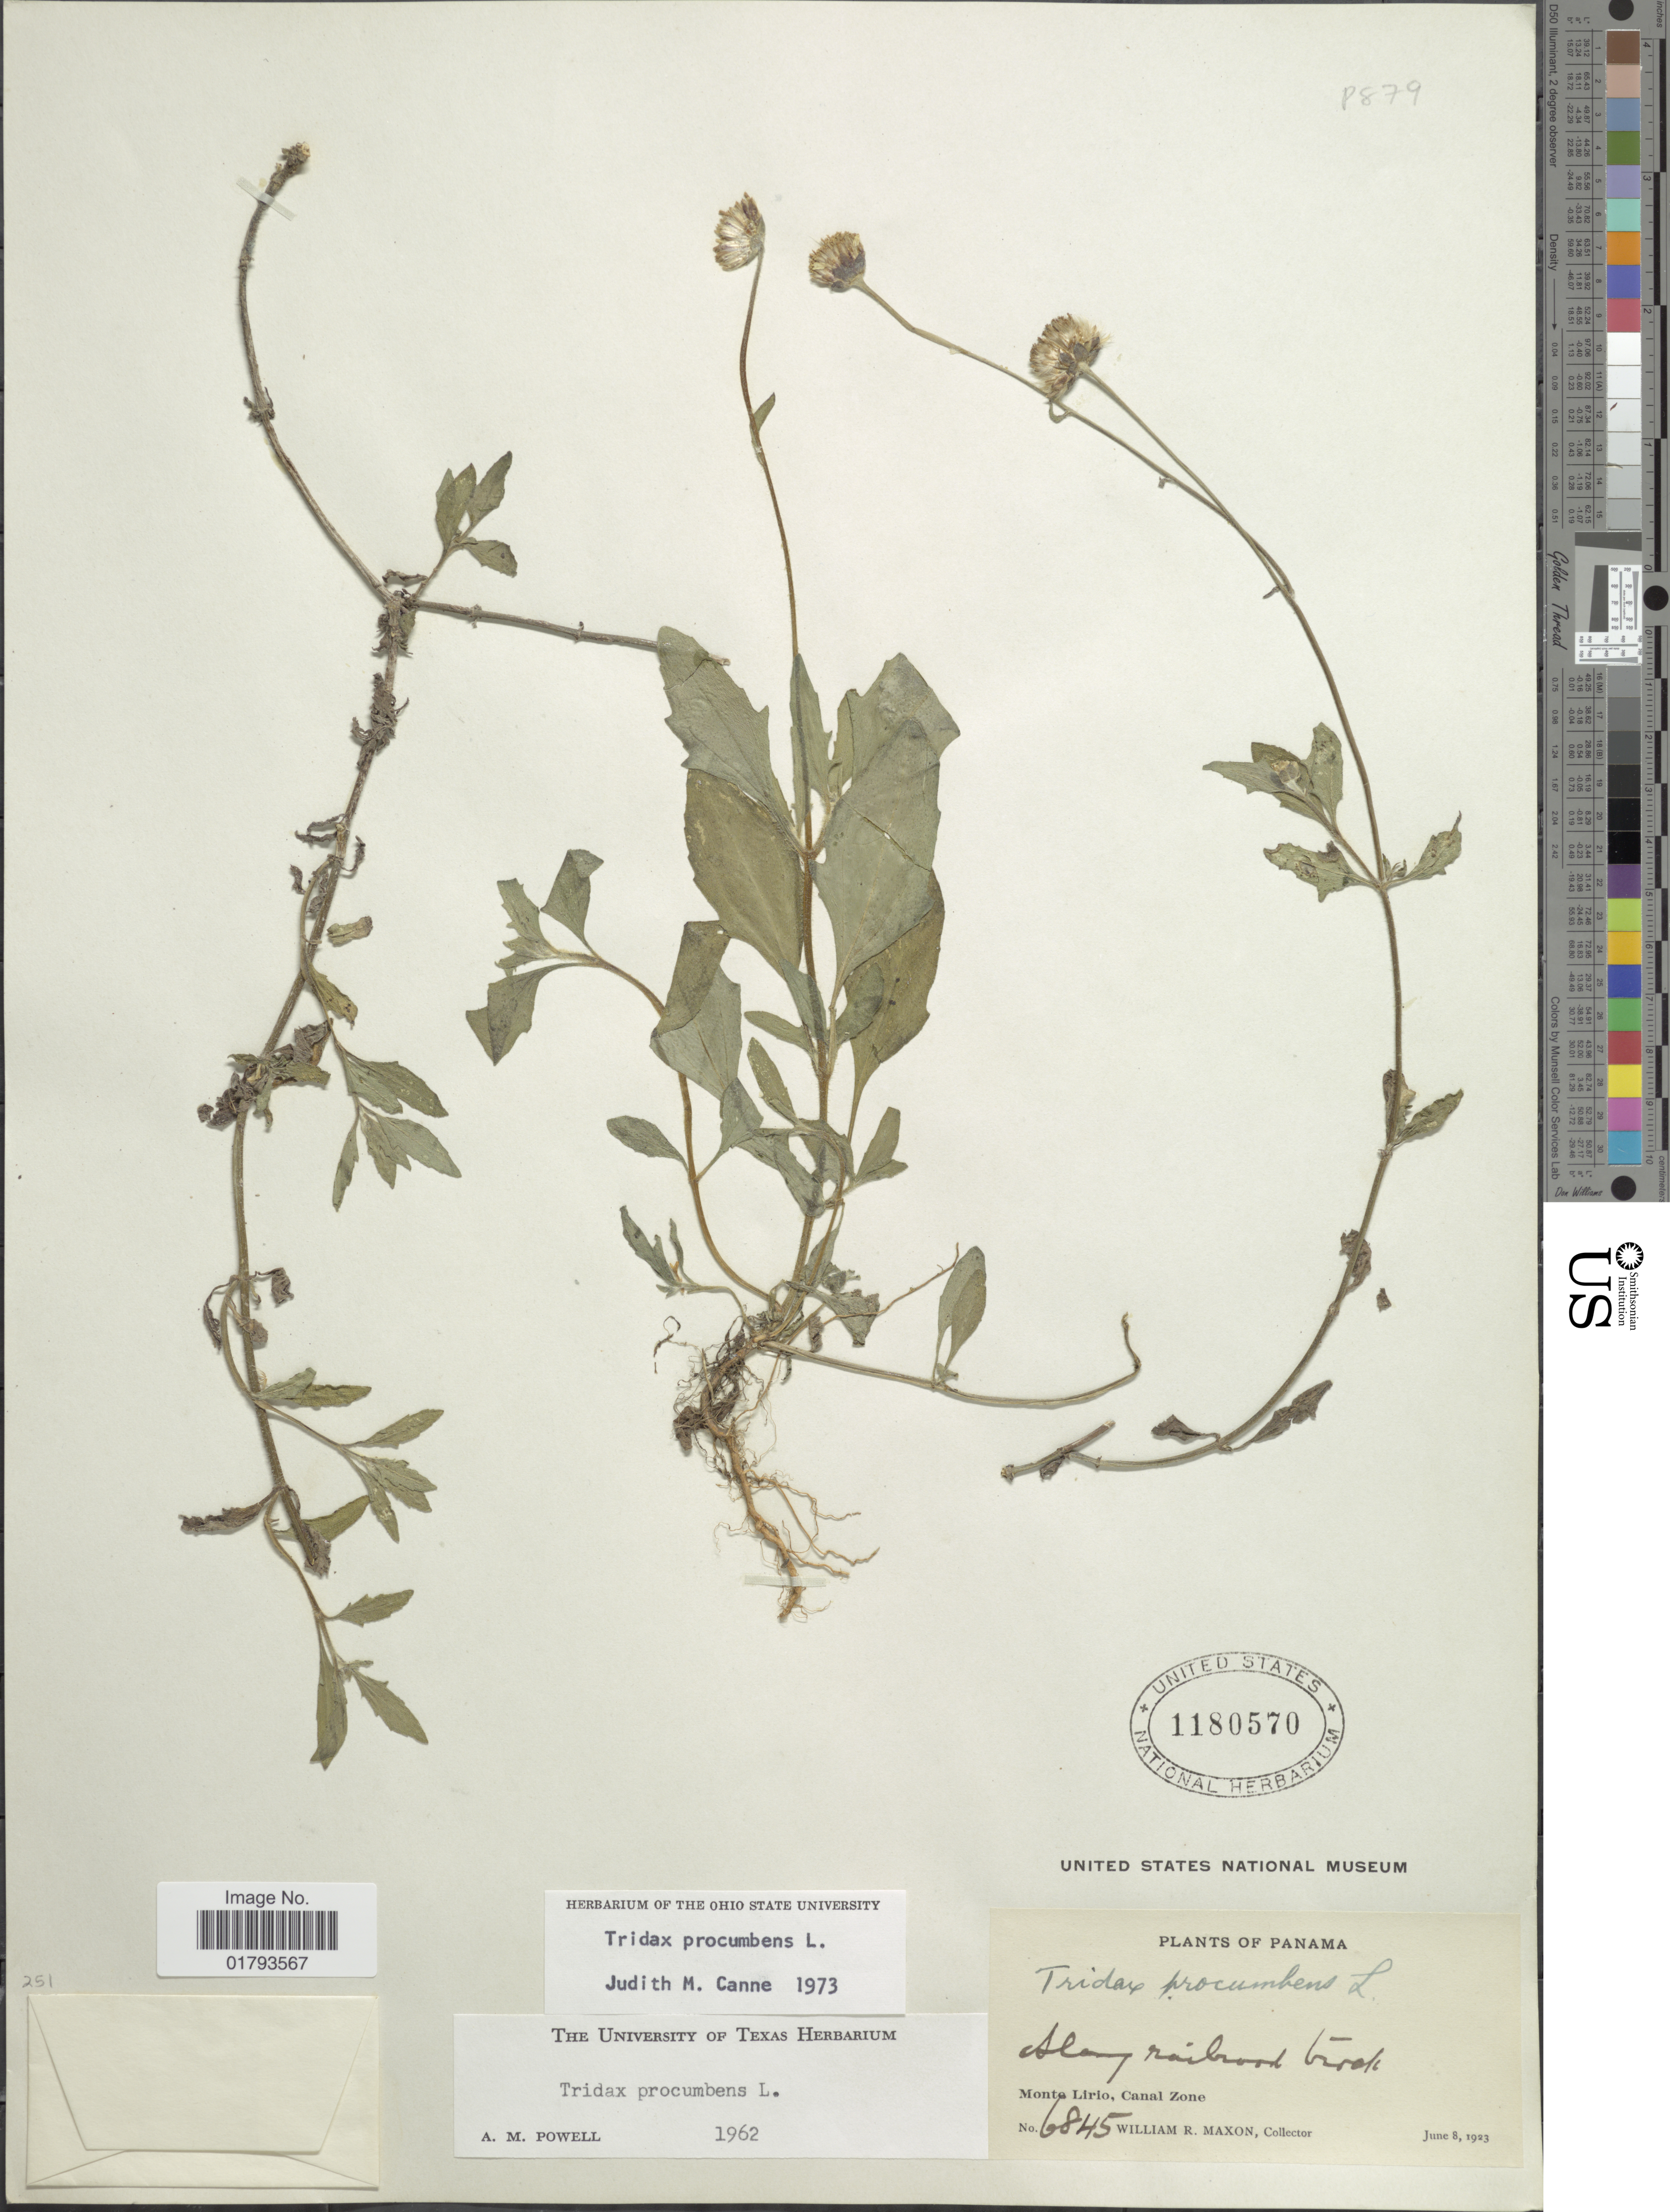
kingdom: Plantae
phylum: Tracheophyta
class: Magnoliopsida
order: Asterales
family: Asteraceae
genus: Tridax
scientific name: Tridax procumbens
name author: L.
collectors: W. R. Maxon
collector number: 6845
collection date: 1923-06-08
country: Panama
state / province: Colón / Panamá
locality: Monte Lirio, Canal Zone.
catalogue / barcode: US 1180570